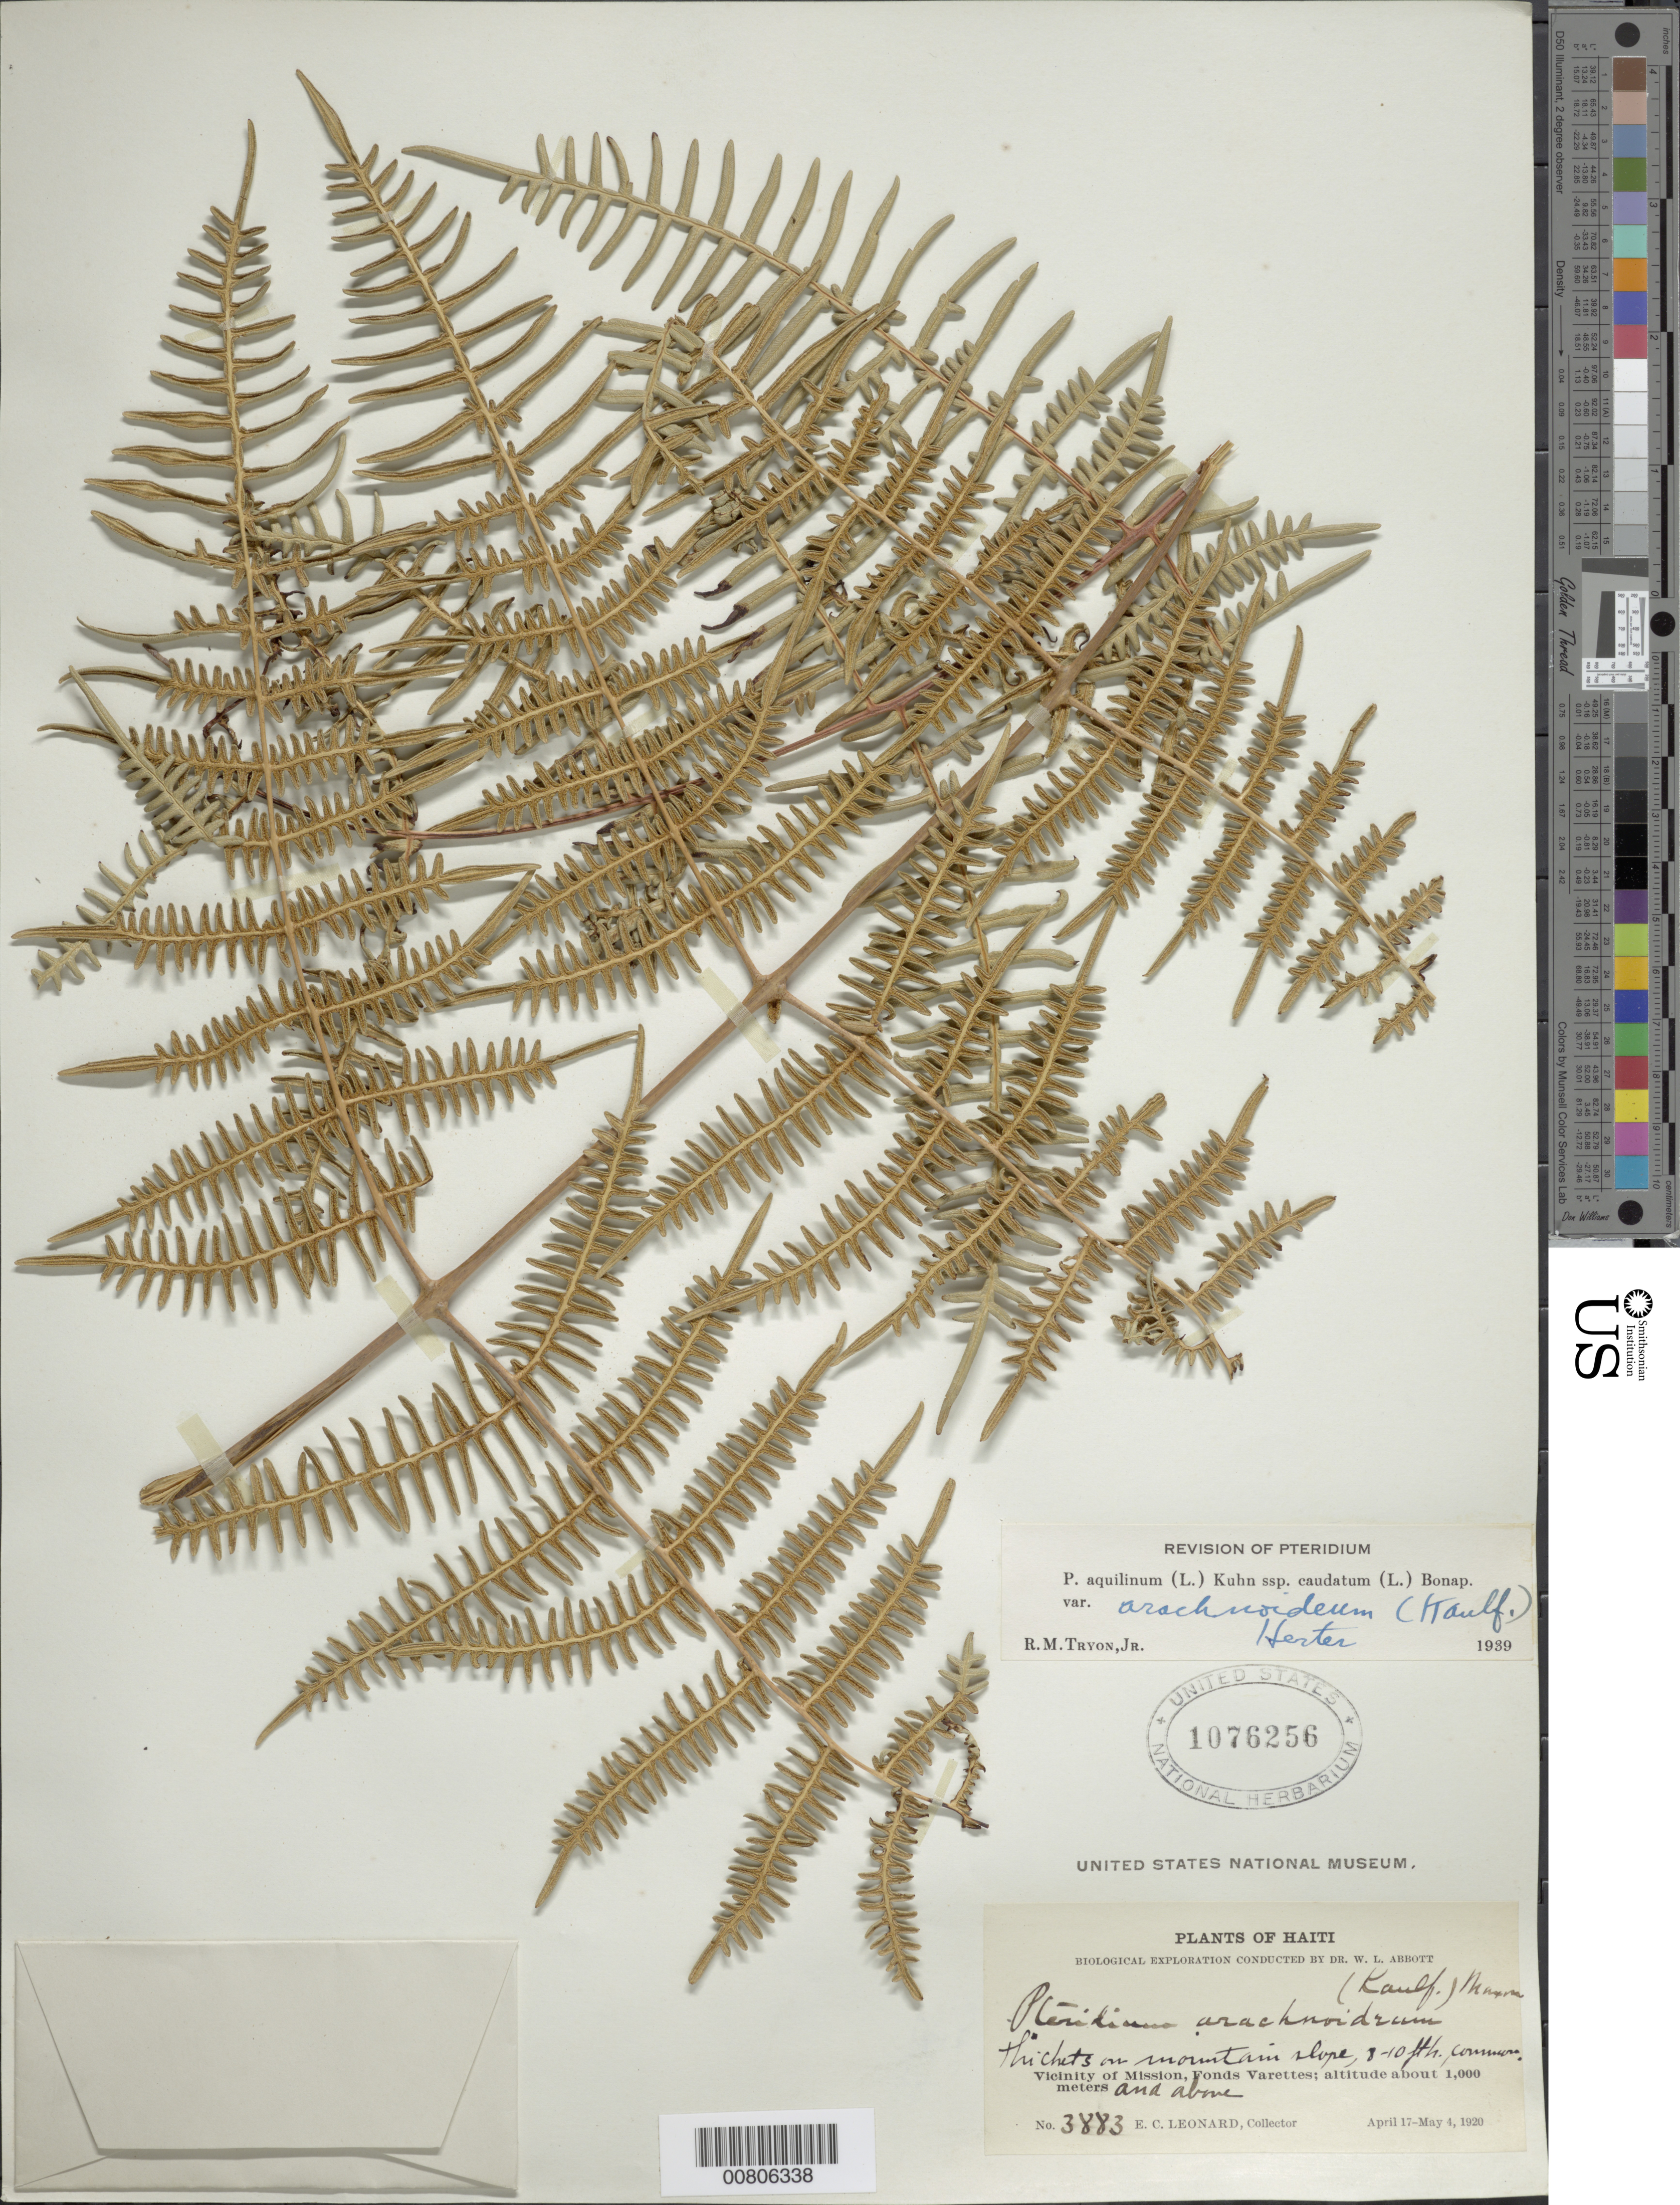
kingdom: Plantae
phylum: Tracheophyta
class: Polypodiopsida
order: Polypodiales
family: Dennstaedtiaceae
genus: Pteridium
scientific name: Pteridium aquilinum var. arachnoideum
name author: (Kaulf.) Herter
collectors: E. C. Leonard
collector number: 3883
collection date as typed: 17 Apr 1920 to 04 May 1920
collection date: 1920-04-17/1920-05-04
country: Haiti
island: Hispaniola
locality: Fonds Varettes, vicinity Mission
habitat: Thickets on mountain slope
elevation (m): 1000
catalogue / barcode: US 1076256